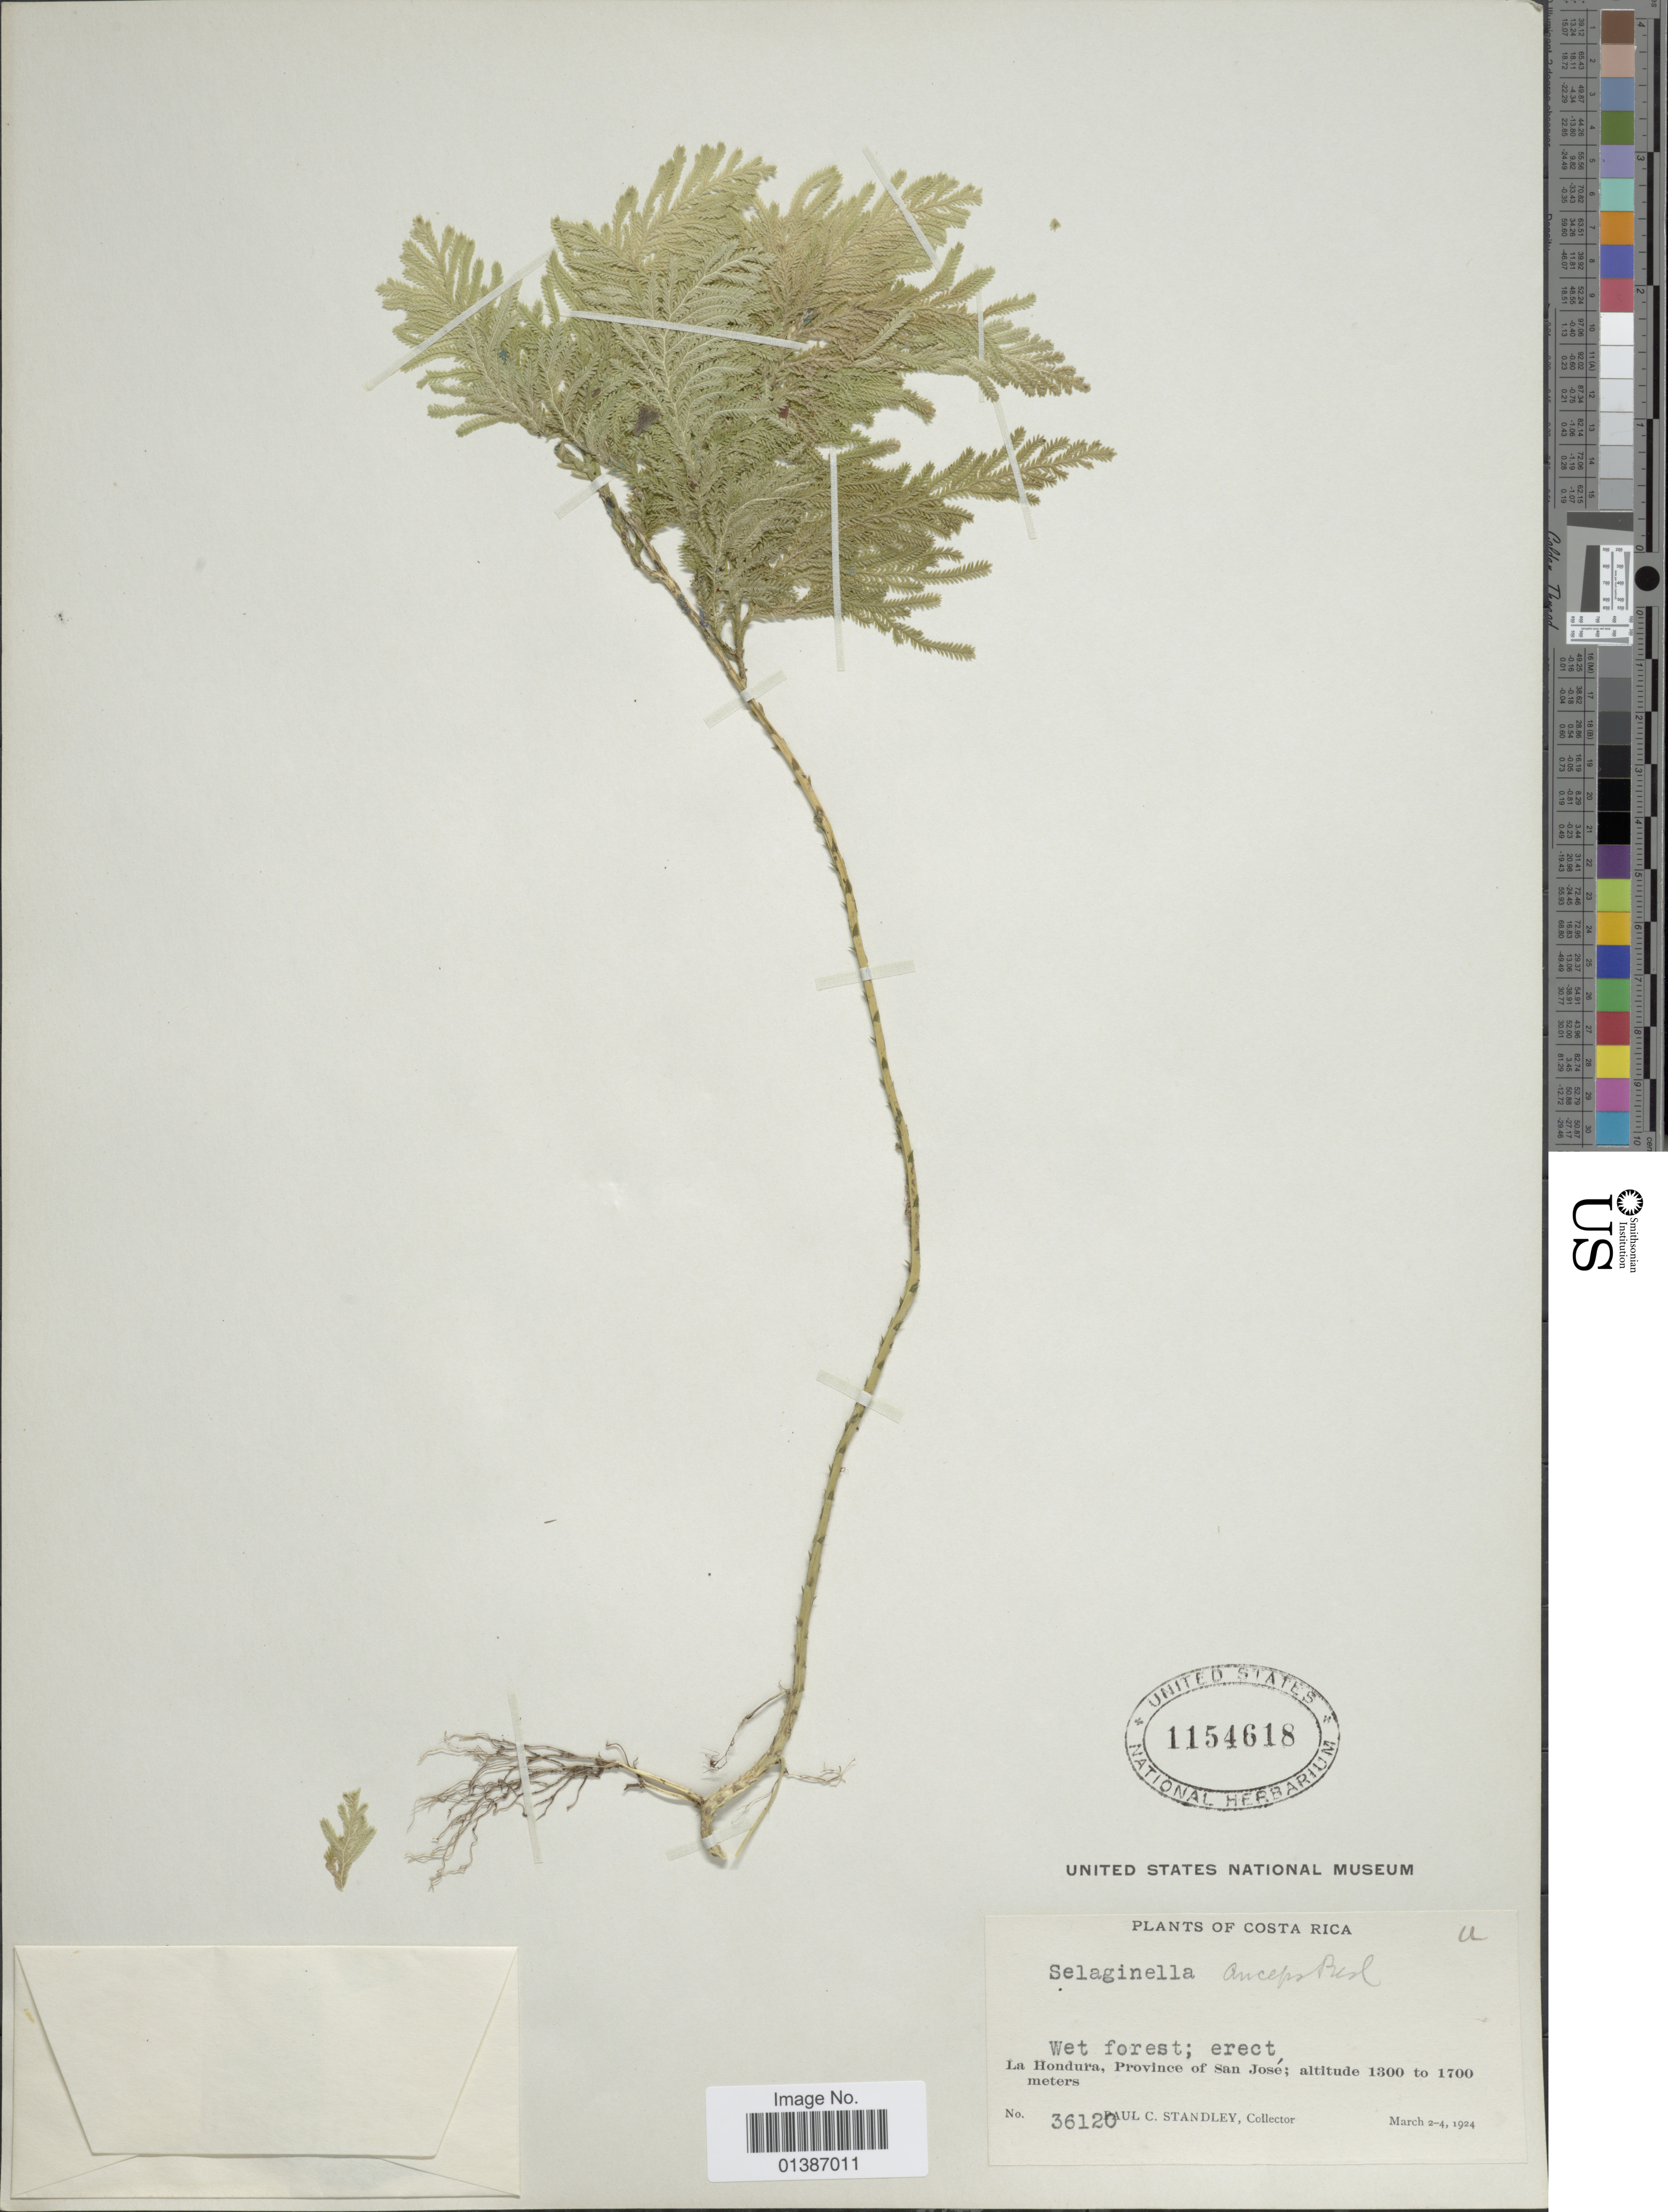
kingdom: Plantae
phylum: Tracheophyta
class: Lycopodiopsida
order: Selaginellales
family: Selaginellaceae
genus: Selaginella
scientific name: Selaginella anceps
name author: (C. Presl)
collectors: P. C. Standley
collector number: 36120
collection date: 1924-03-02/1924-03-04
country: Costa Rica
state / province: San José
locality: La Hondura, Province of San José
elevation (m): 1300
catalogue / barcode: US 1154618